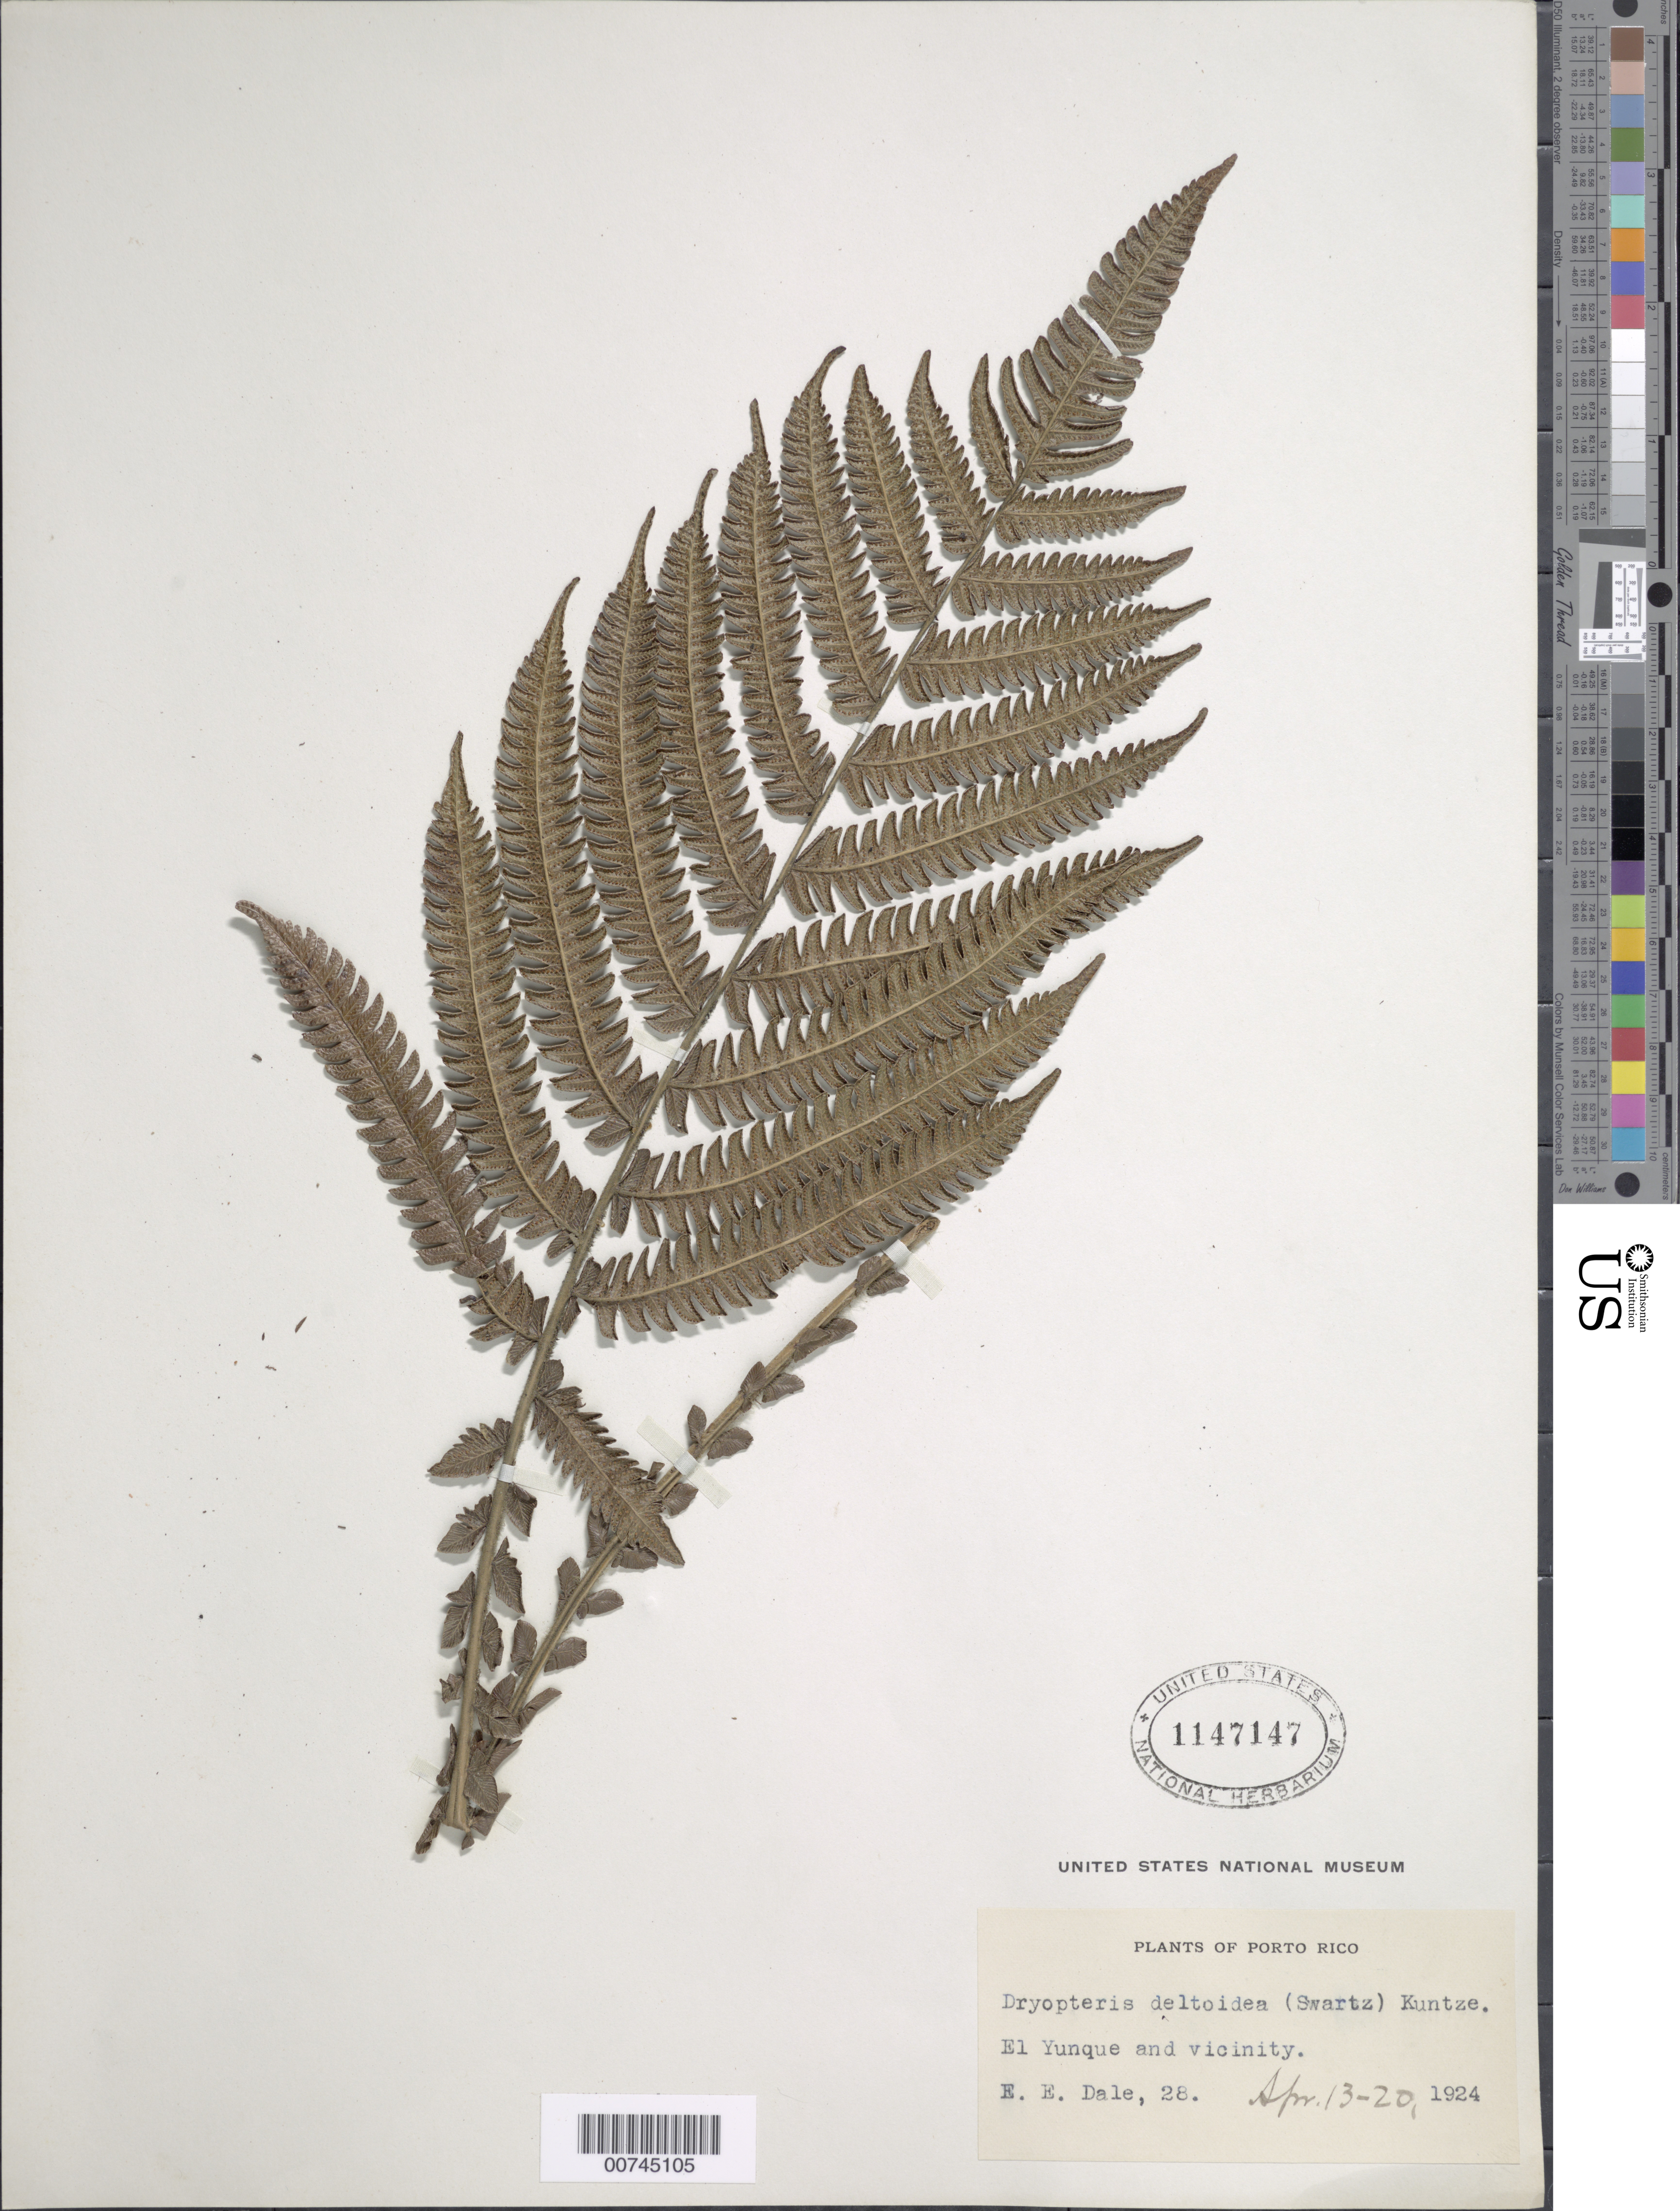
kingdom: Plantae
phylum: Tracheophyta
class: Polypodiopsida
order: Polypodiales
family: Thelypteridaceae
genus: Steiropteris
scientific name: Steiropteris deltoidea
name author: (Sw.) Pic. Serm.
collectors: E. Dale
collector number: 28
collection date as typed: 13 Apr 1924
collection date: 1924-04-13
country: Puerto Rico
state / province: Río Grande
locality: El Yunque and vicinity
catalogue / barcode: US 1147147